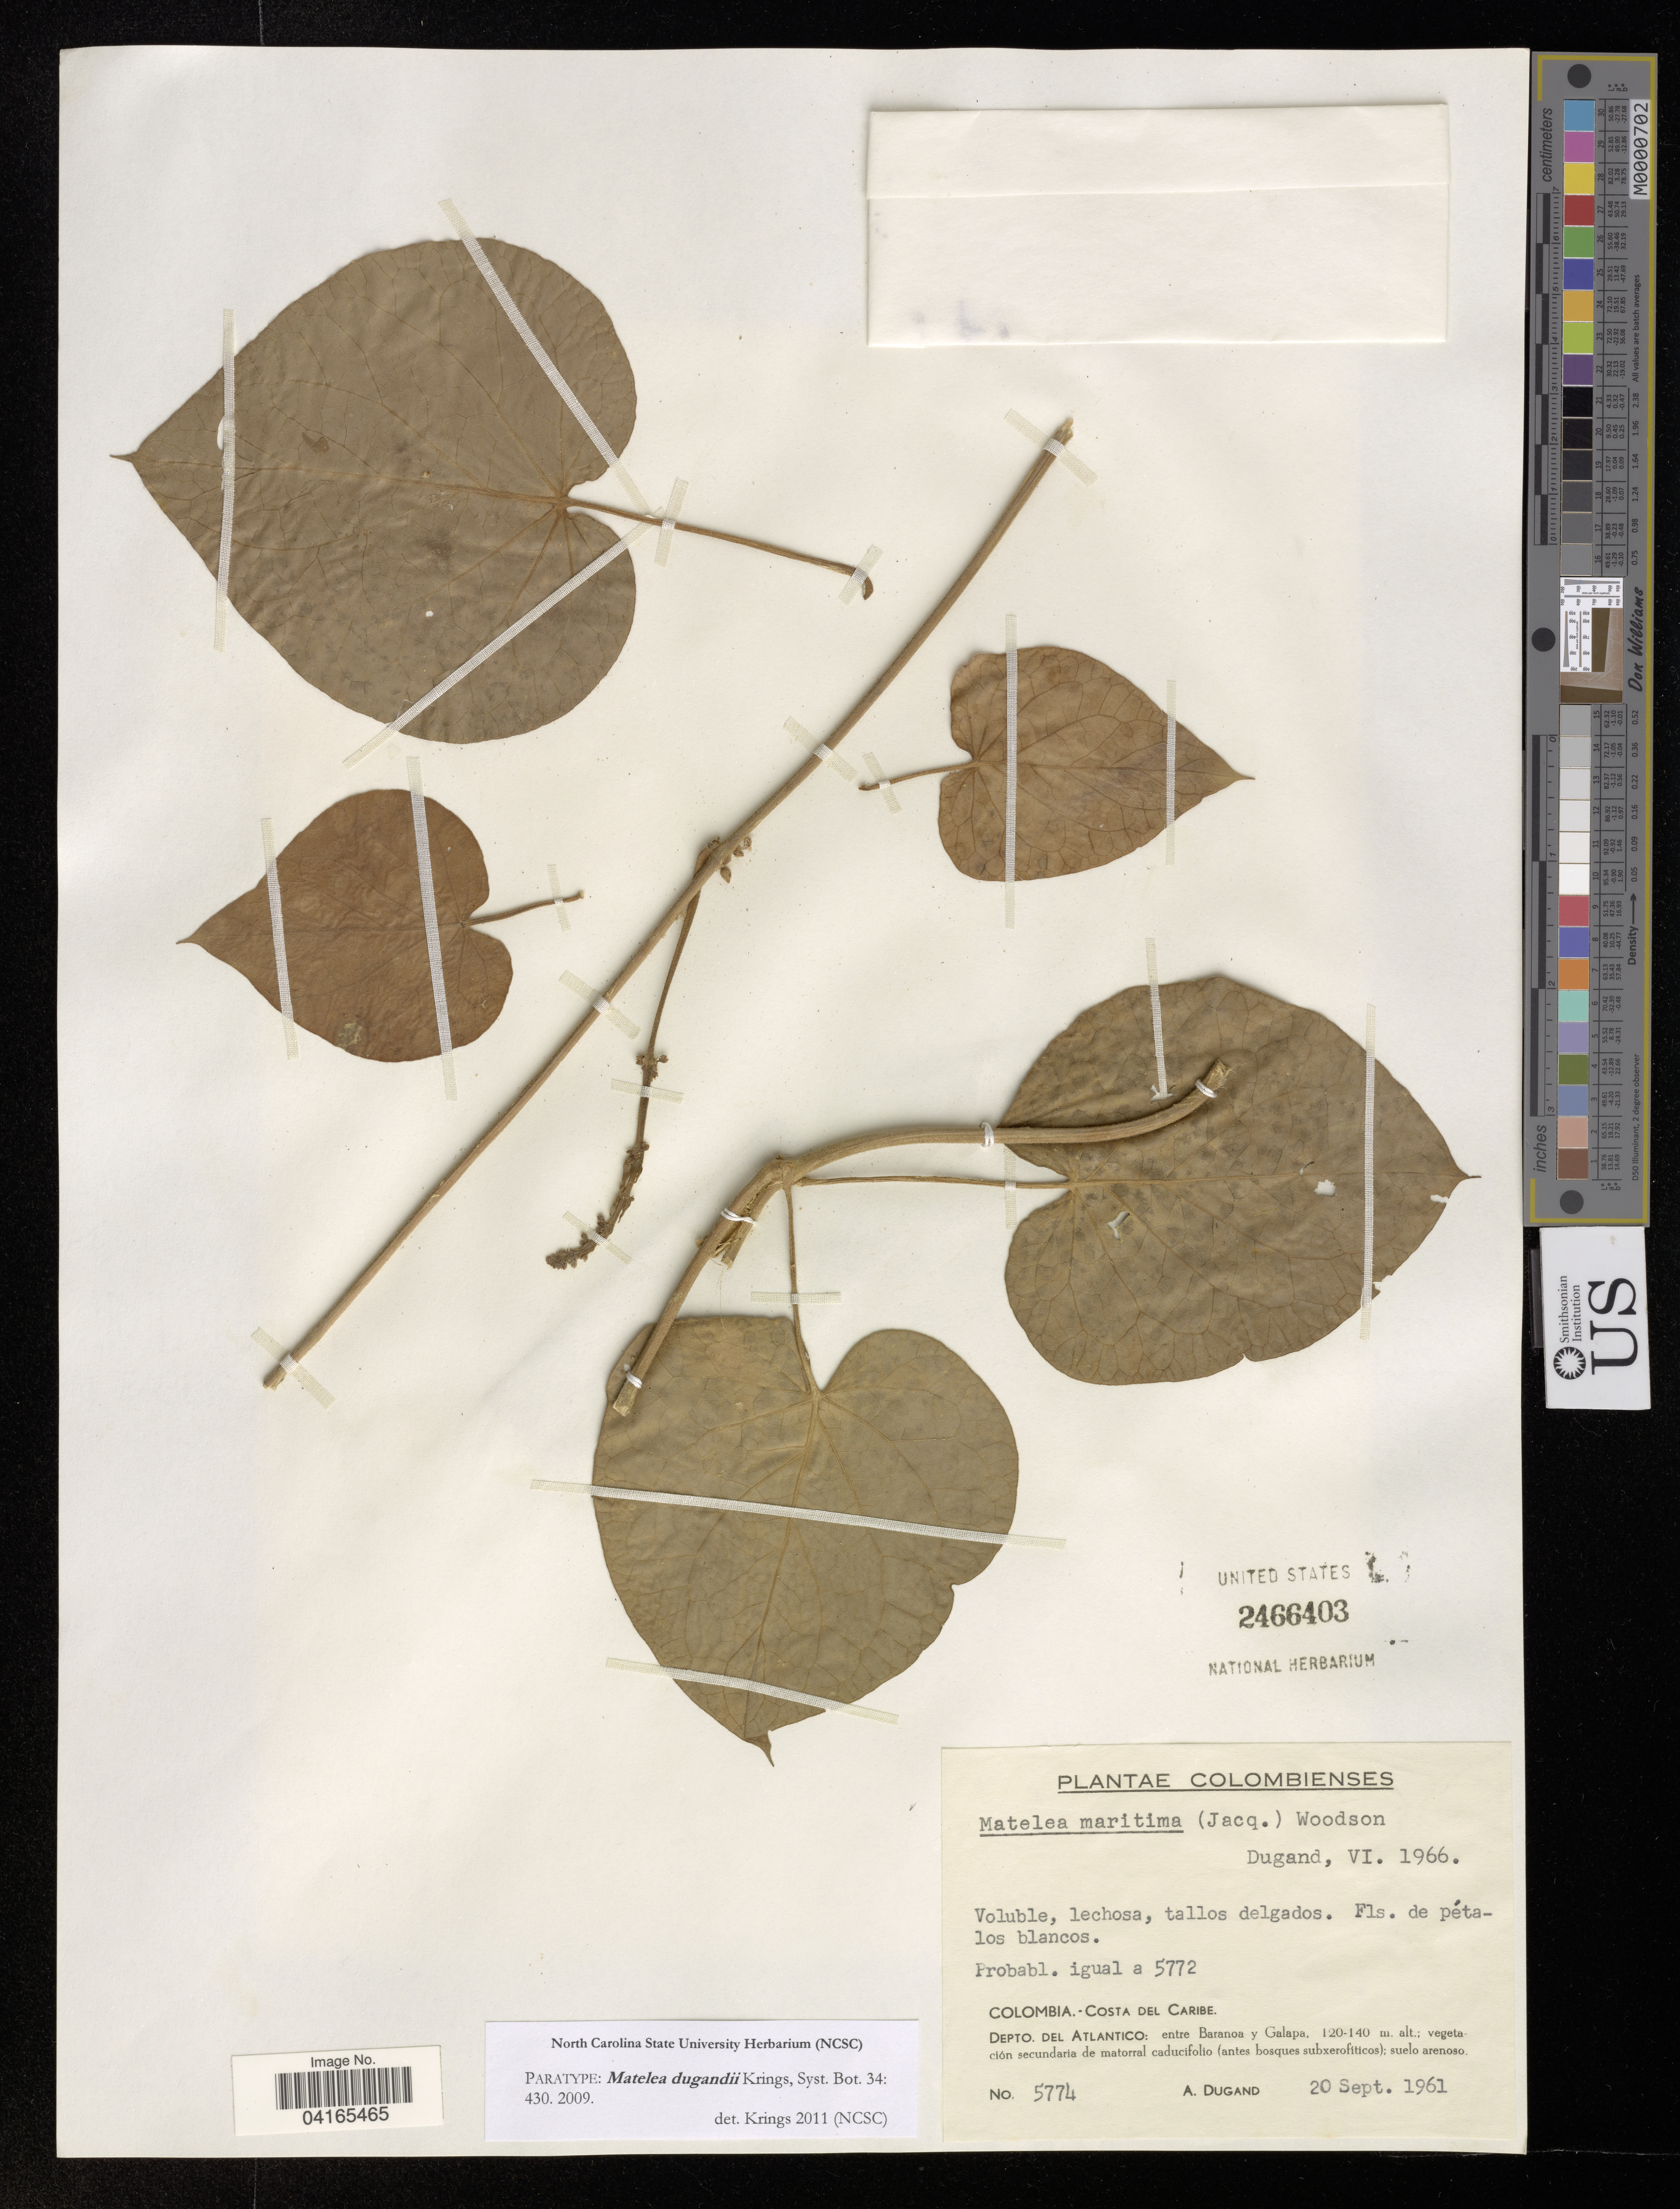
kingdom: Plantae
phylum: Tracheophyta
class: Magnoliopsida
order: Gentianales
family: Apocynaceae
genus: Matelea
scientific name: Matelea dugandii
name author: Krings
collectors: A. Dugand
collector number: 5774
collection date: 1961-09-20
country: Colombia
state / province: Atlántico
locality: Costa del Caribe. Depto del Atlantico: entre Baranoa y Galapa.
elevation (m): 120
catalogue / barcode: US 2466403